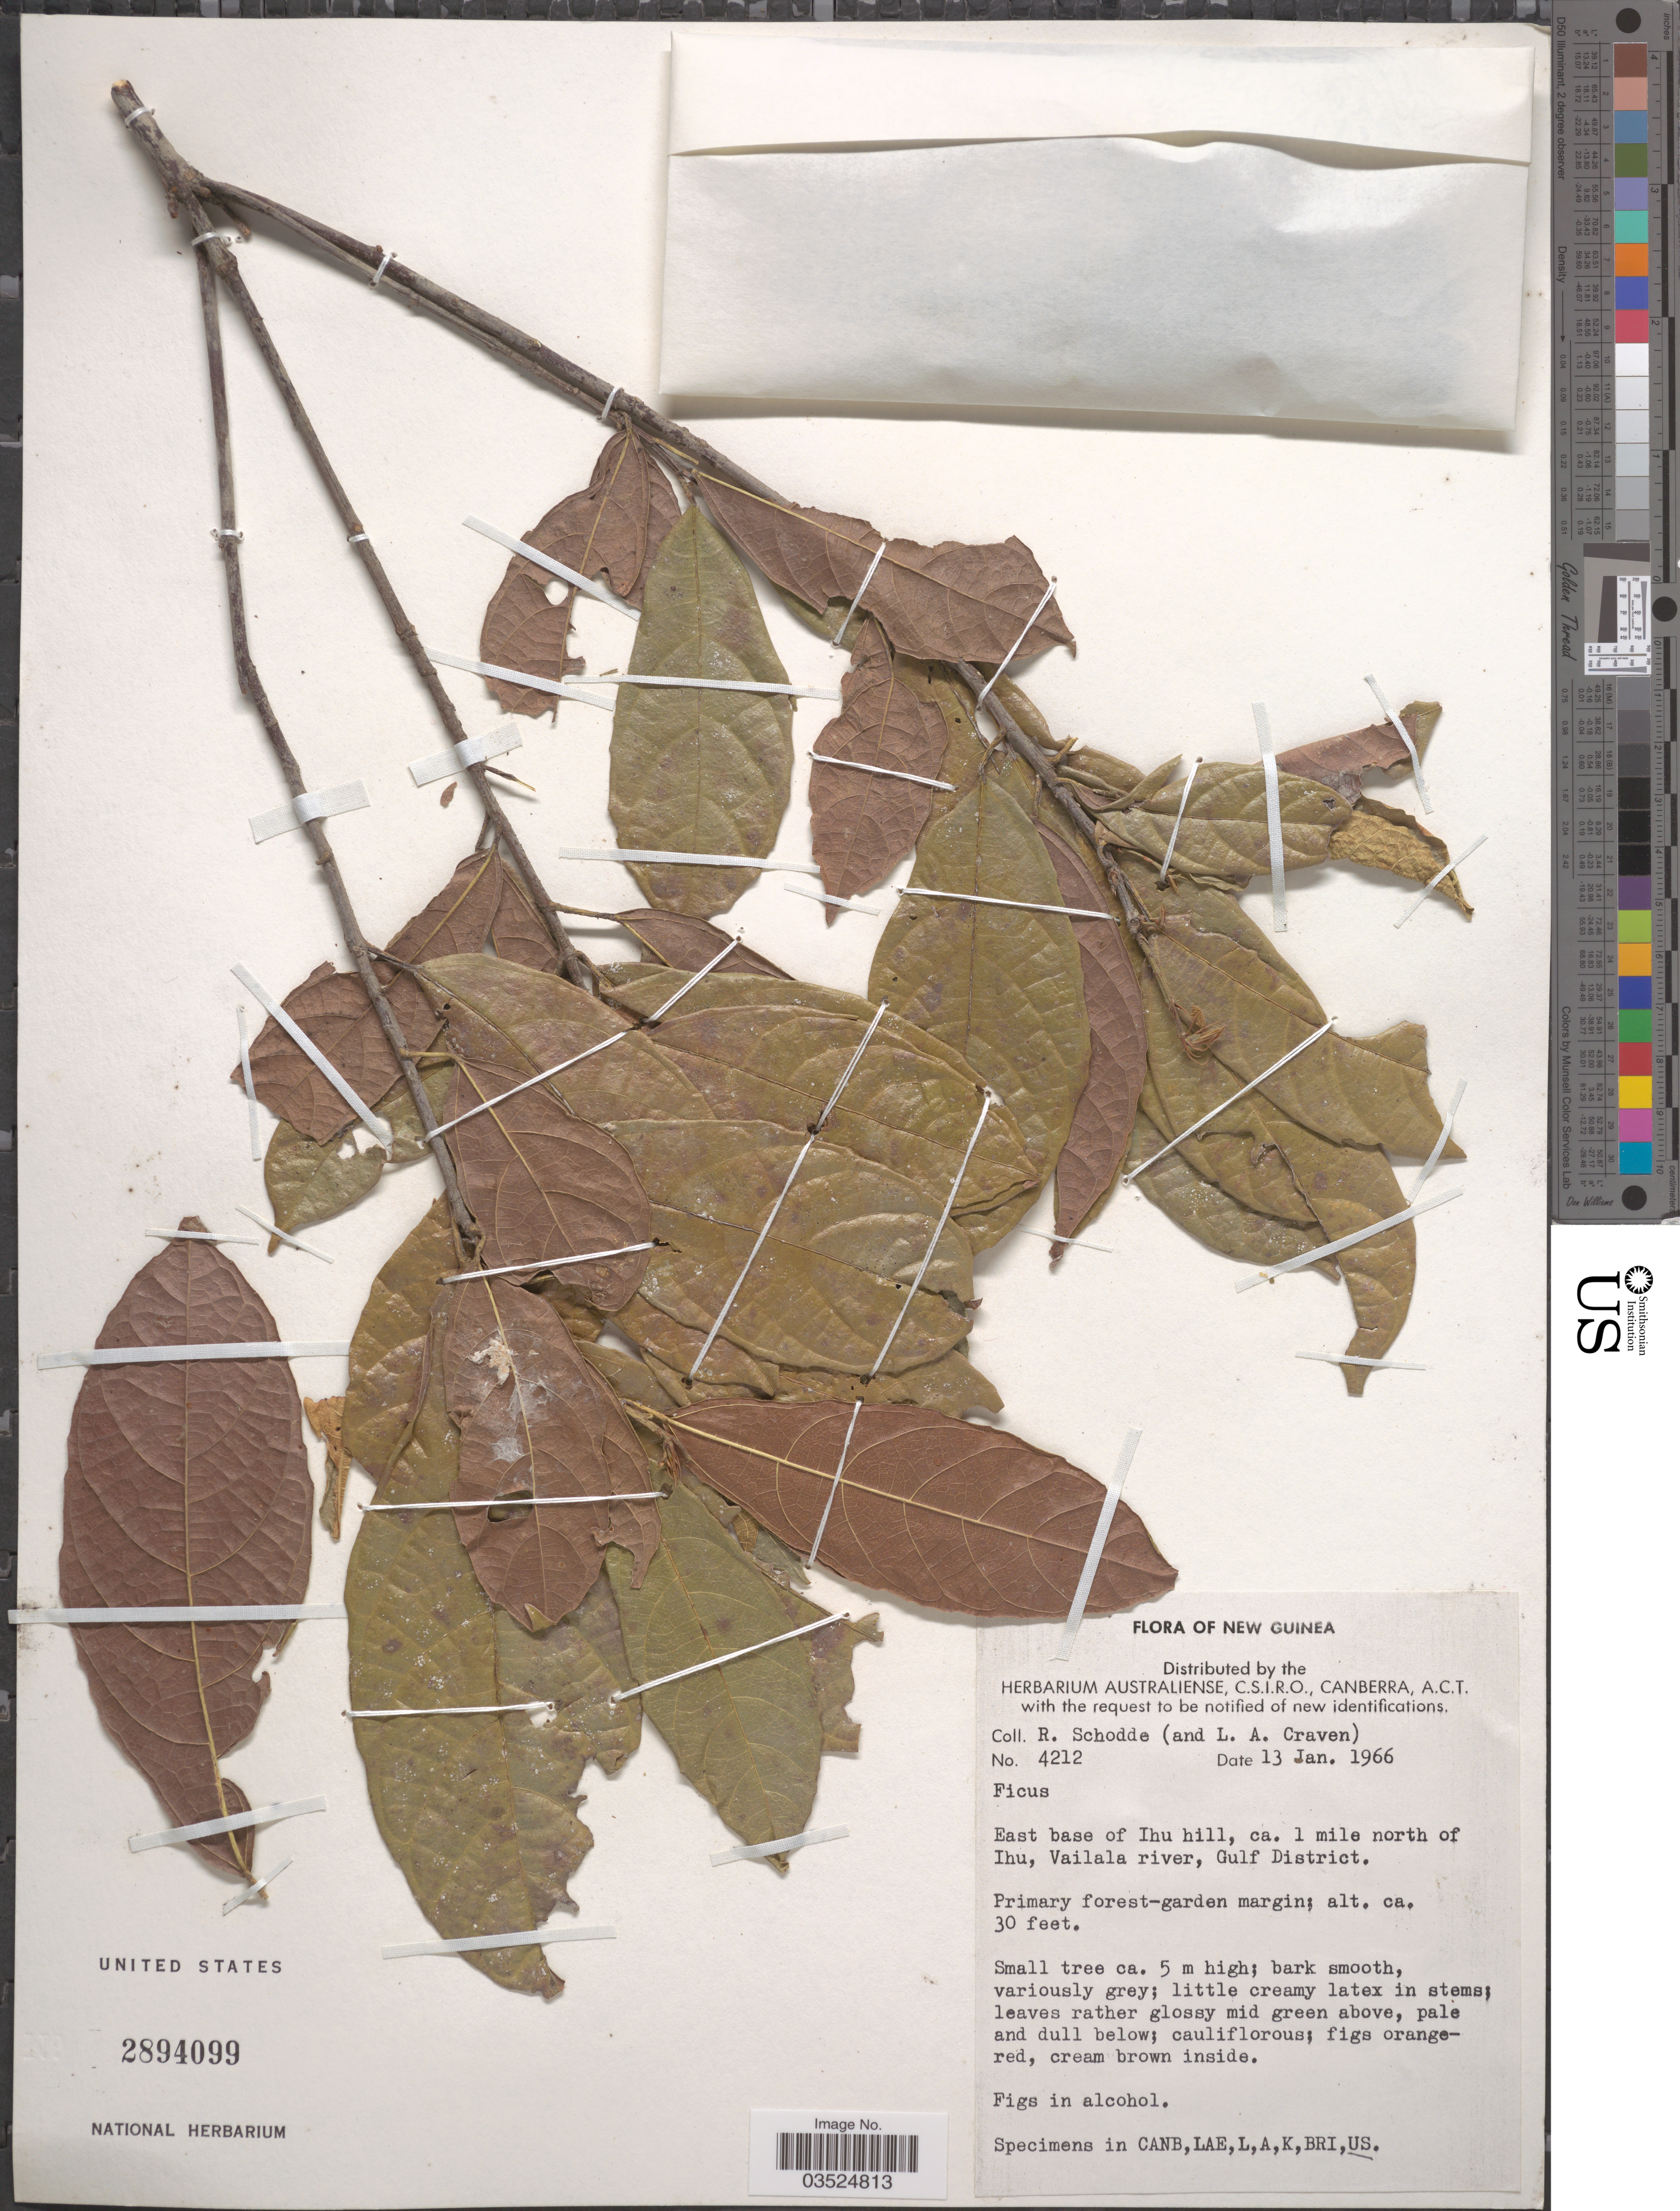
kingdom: Plantae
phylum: Tracheophyta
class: Magnoliopsida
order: Rosales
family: Moraceae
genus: Ficus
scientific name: Ficus sp.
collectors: R. Schodde & L. A. Craven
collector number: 4212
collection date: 1966-01-13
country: Papua New Guinea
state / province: Gulf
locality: New Guinea. East base of Ihu hill, ca. 1 mile north of Ihu, Vailala river, Gulf District. Primary forest-garden margin.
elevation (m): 9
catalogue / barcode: US 2894099